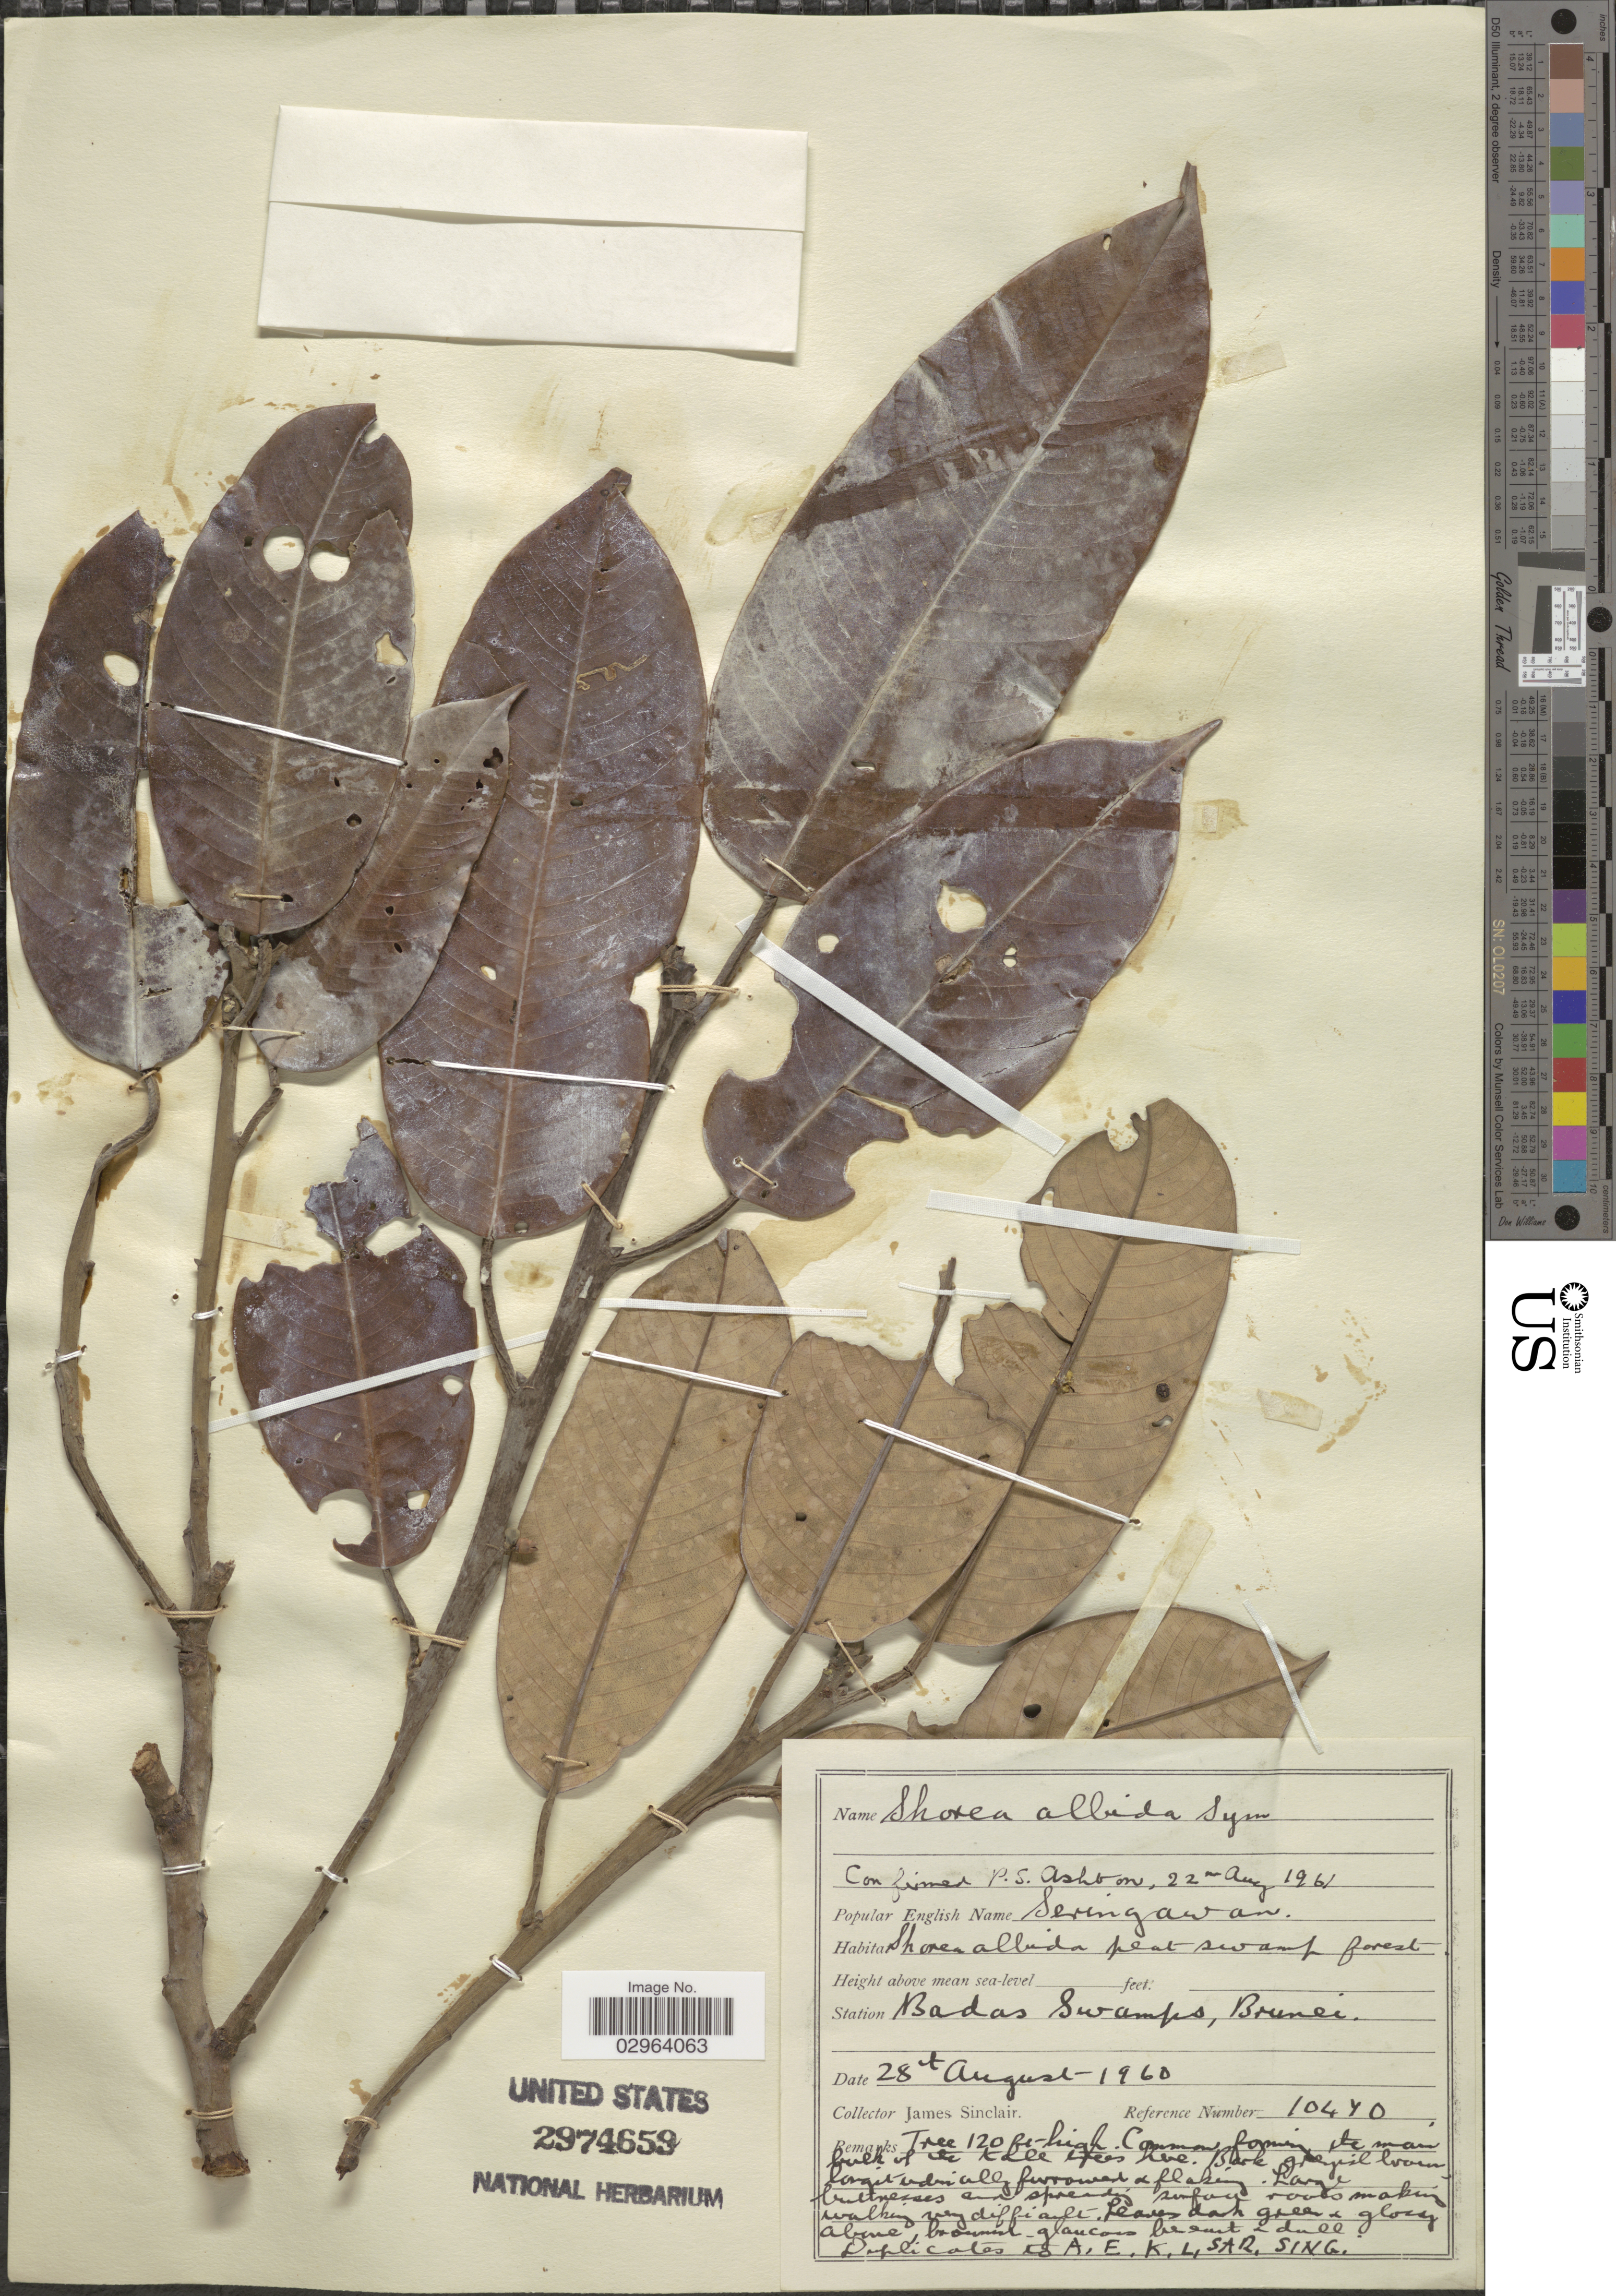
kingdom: Plantae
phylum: Tracheophyta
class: Magnoliopsida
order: Malvales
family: Dipterocarpaceae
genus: Rubroshorea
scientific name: Rubroshorea albida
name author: (Symington) P.S. Ashton & J. Heck.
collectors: J. Sinclair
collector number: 10470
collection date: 1960-08-28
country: Brunei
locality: Station Badas Swamps.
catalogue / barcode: US 2974659